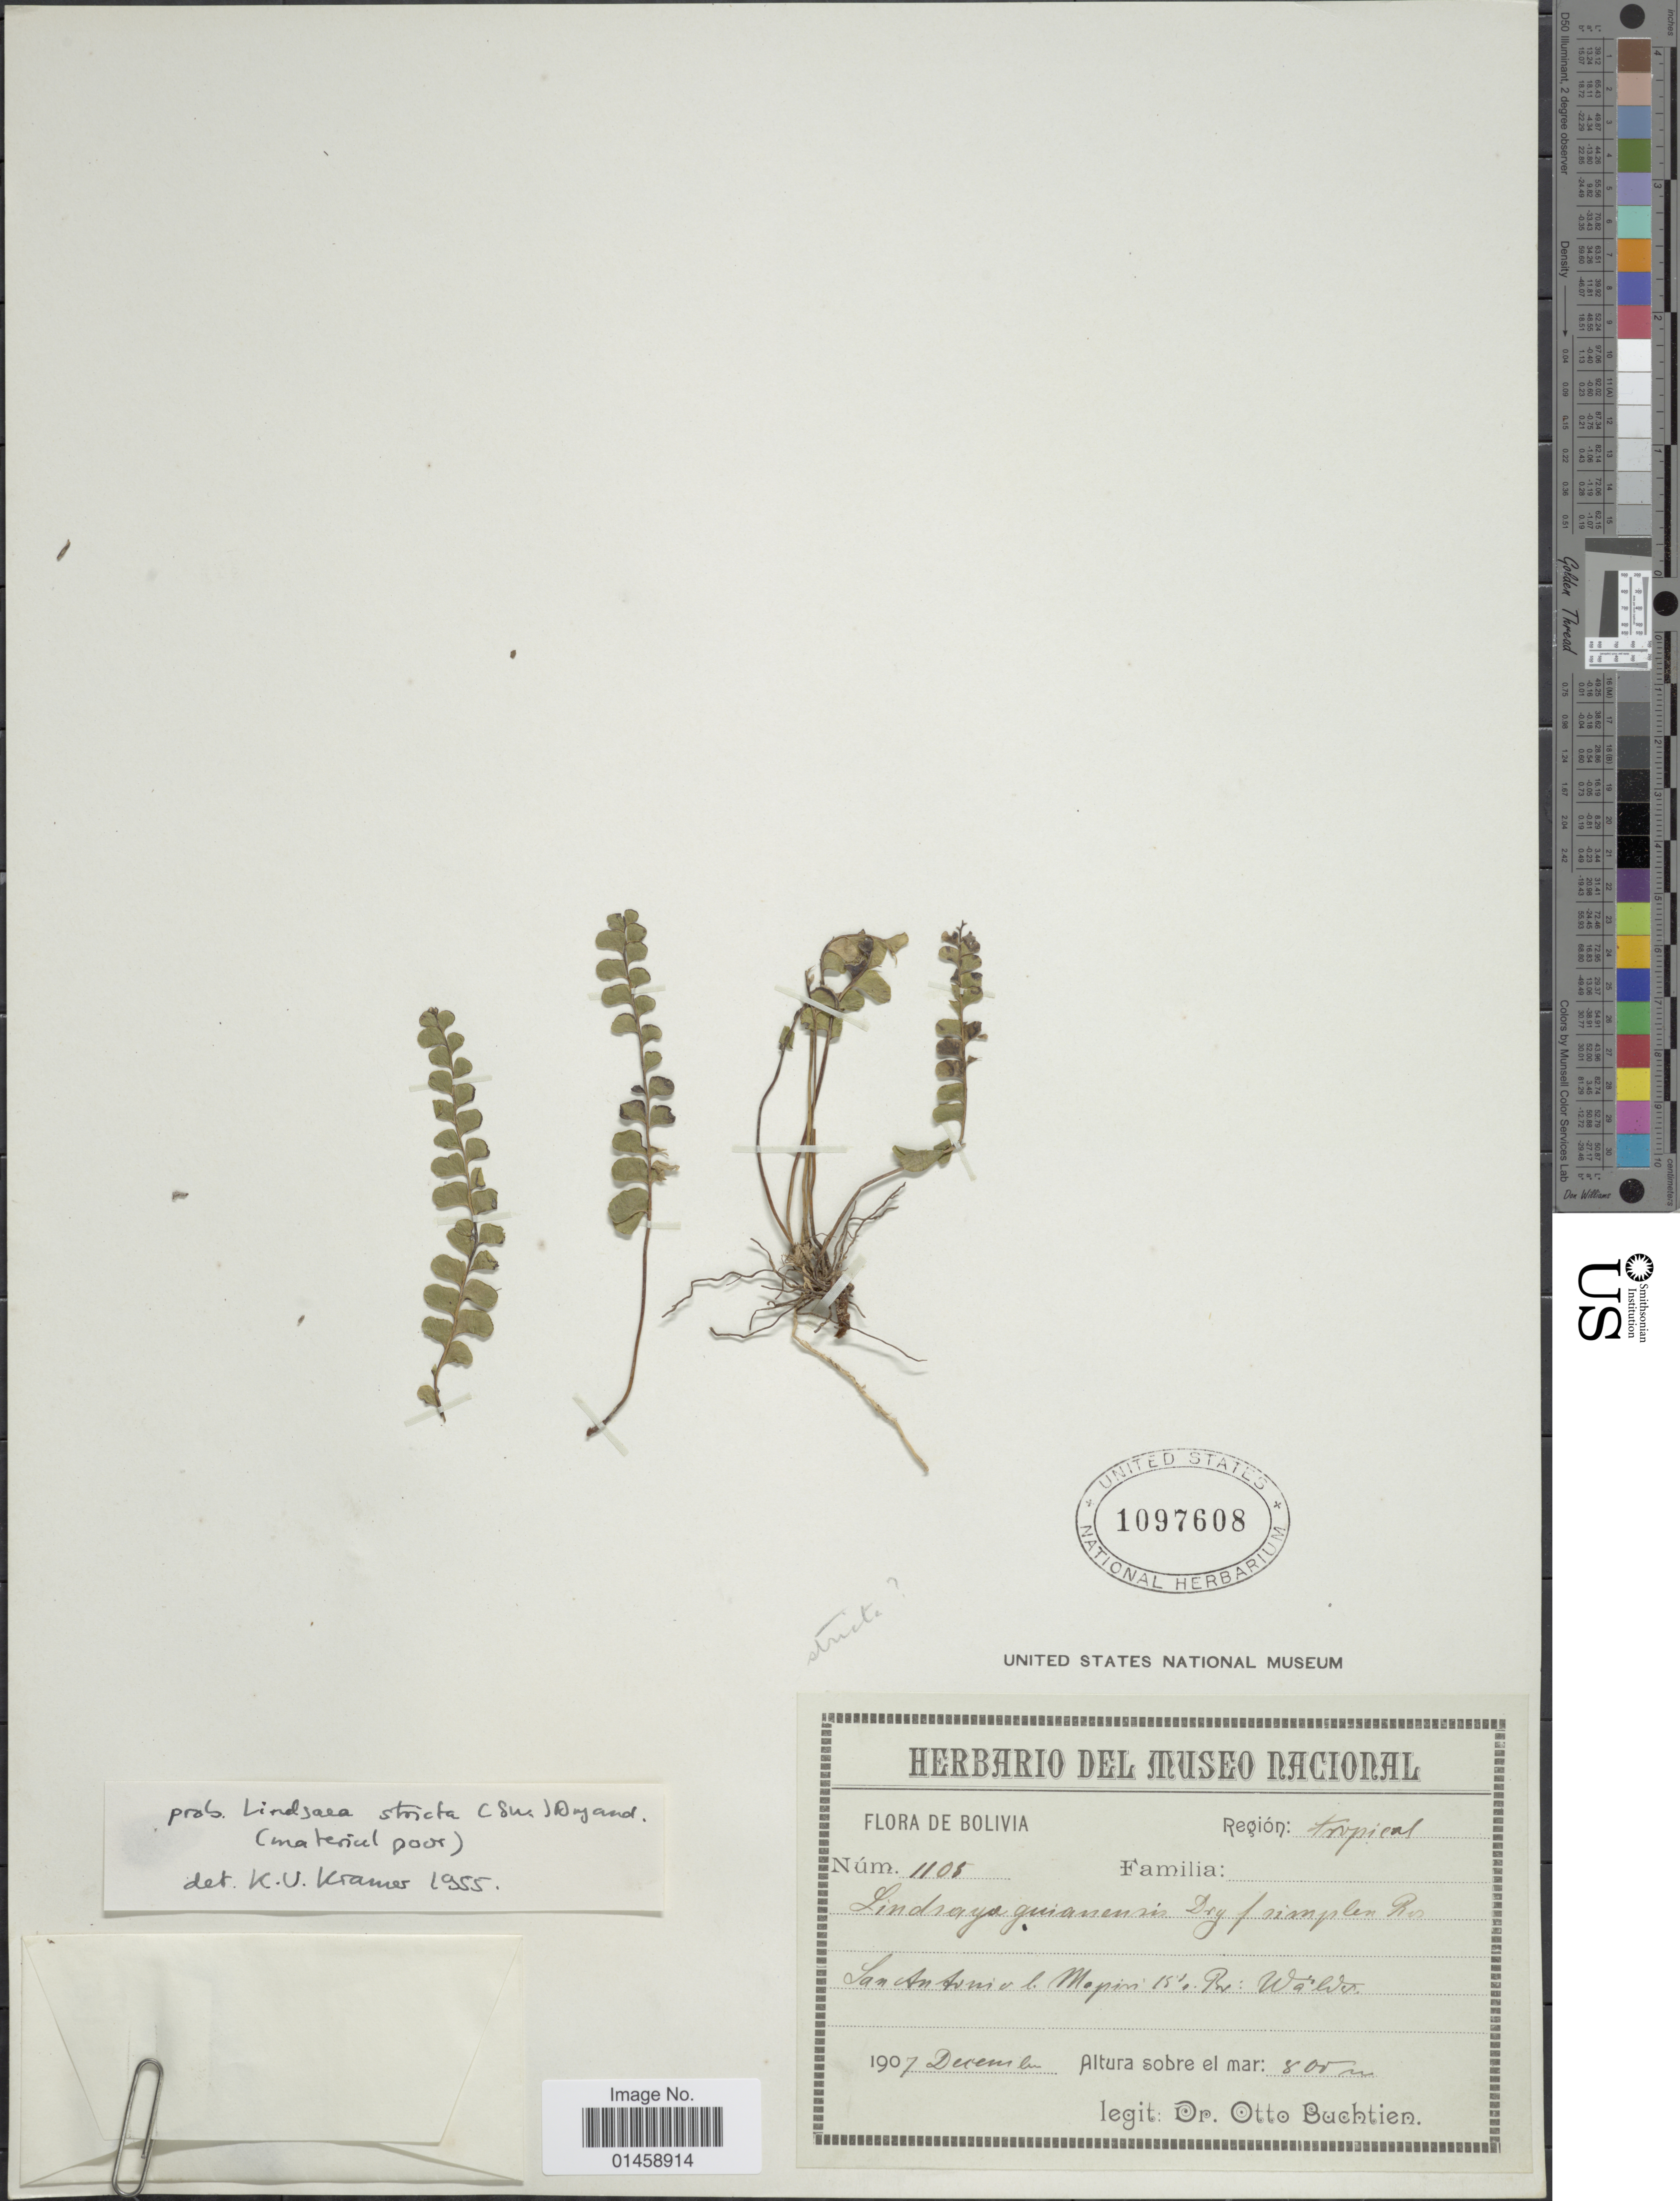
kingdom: Plantae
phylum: Tracheophyta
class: Polypodiopsida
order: Polypodiales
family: Lindsaeaceae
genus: Lindsaea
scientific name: Lindsaea stricta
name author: (Sw.) Dryand.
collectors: O. Buchtien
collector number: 1105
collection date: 1907-12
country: Bolivia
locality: San Antonio, Mapiri.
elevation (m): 800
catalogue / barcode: US 1097608